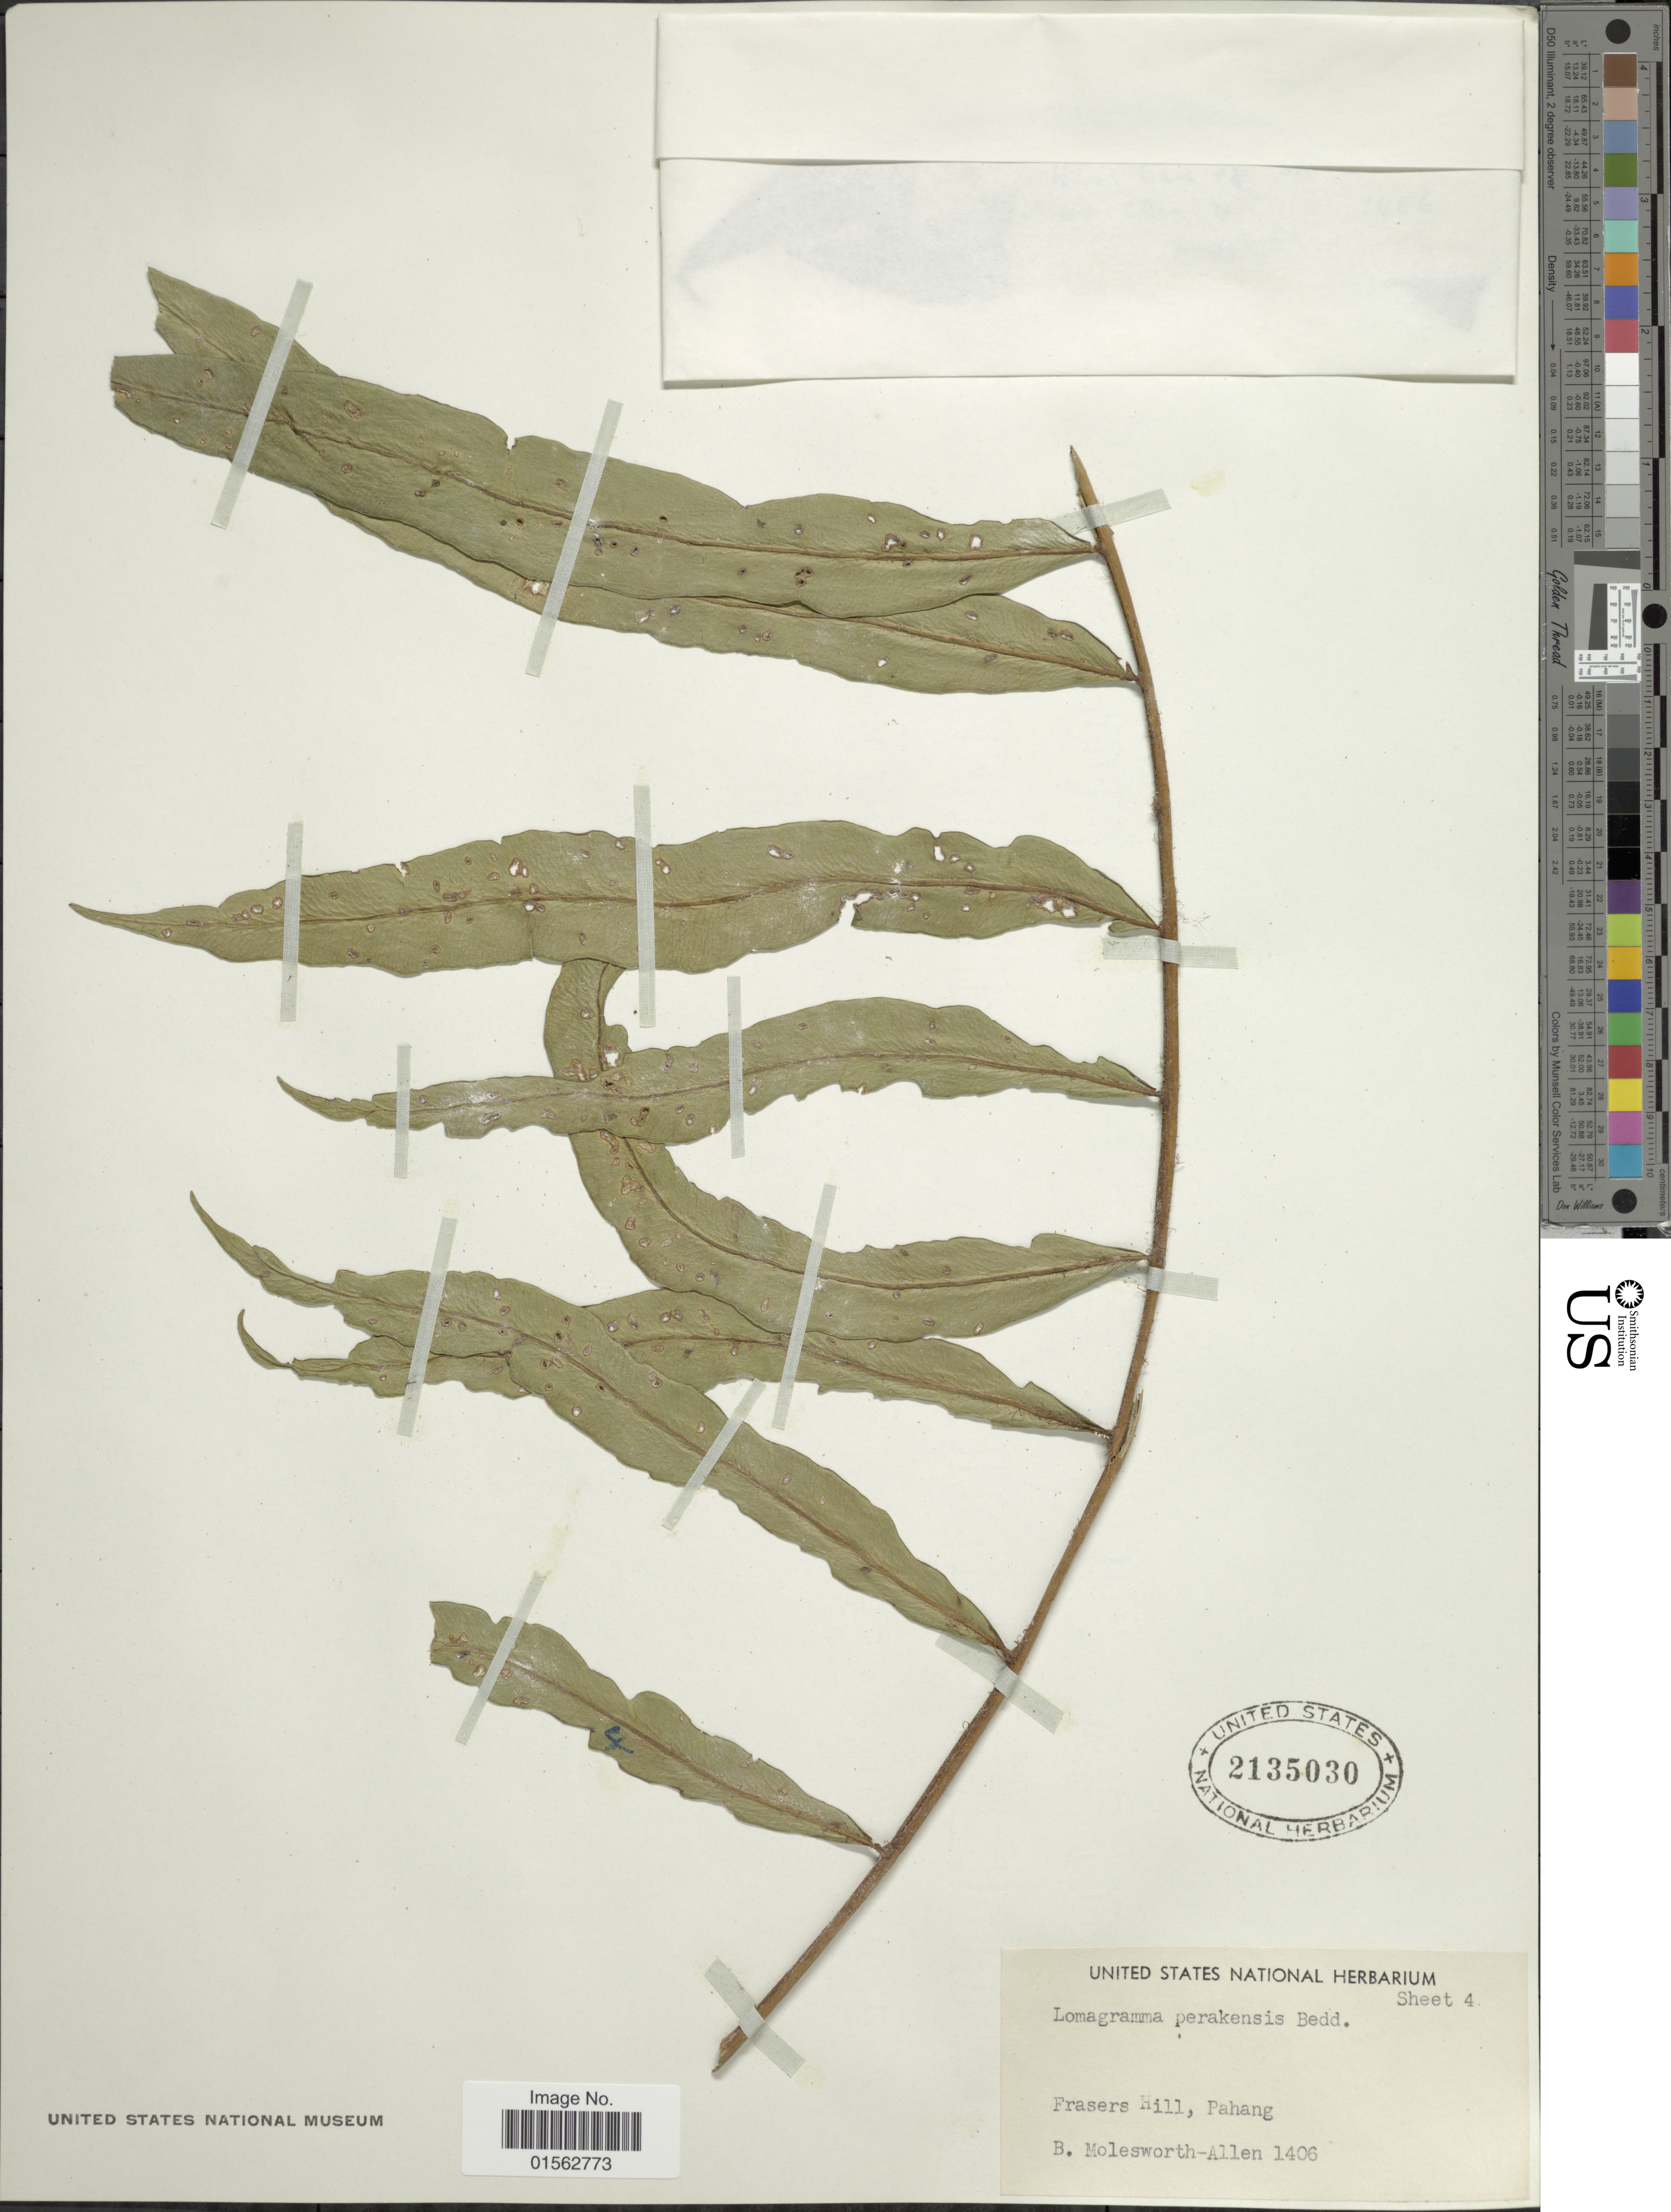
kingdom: Plantae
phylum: Tracheophyta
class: Polypodiopsida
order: Polypodiales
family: Dryopteridaceae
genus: Lomagramma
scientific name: Lomagramma perakensis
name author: Bedd.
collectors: B. E. G. Molesworth-Allen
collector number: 1406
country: Malaysia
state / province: Pahang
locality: Frasers Hill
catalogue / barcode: US 2135030